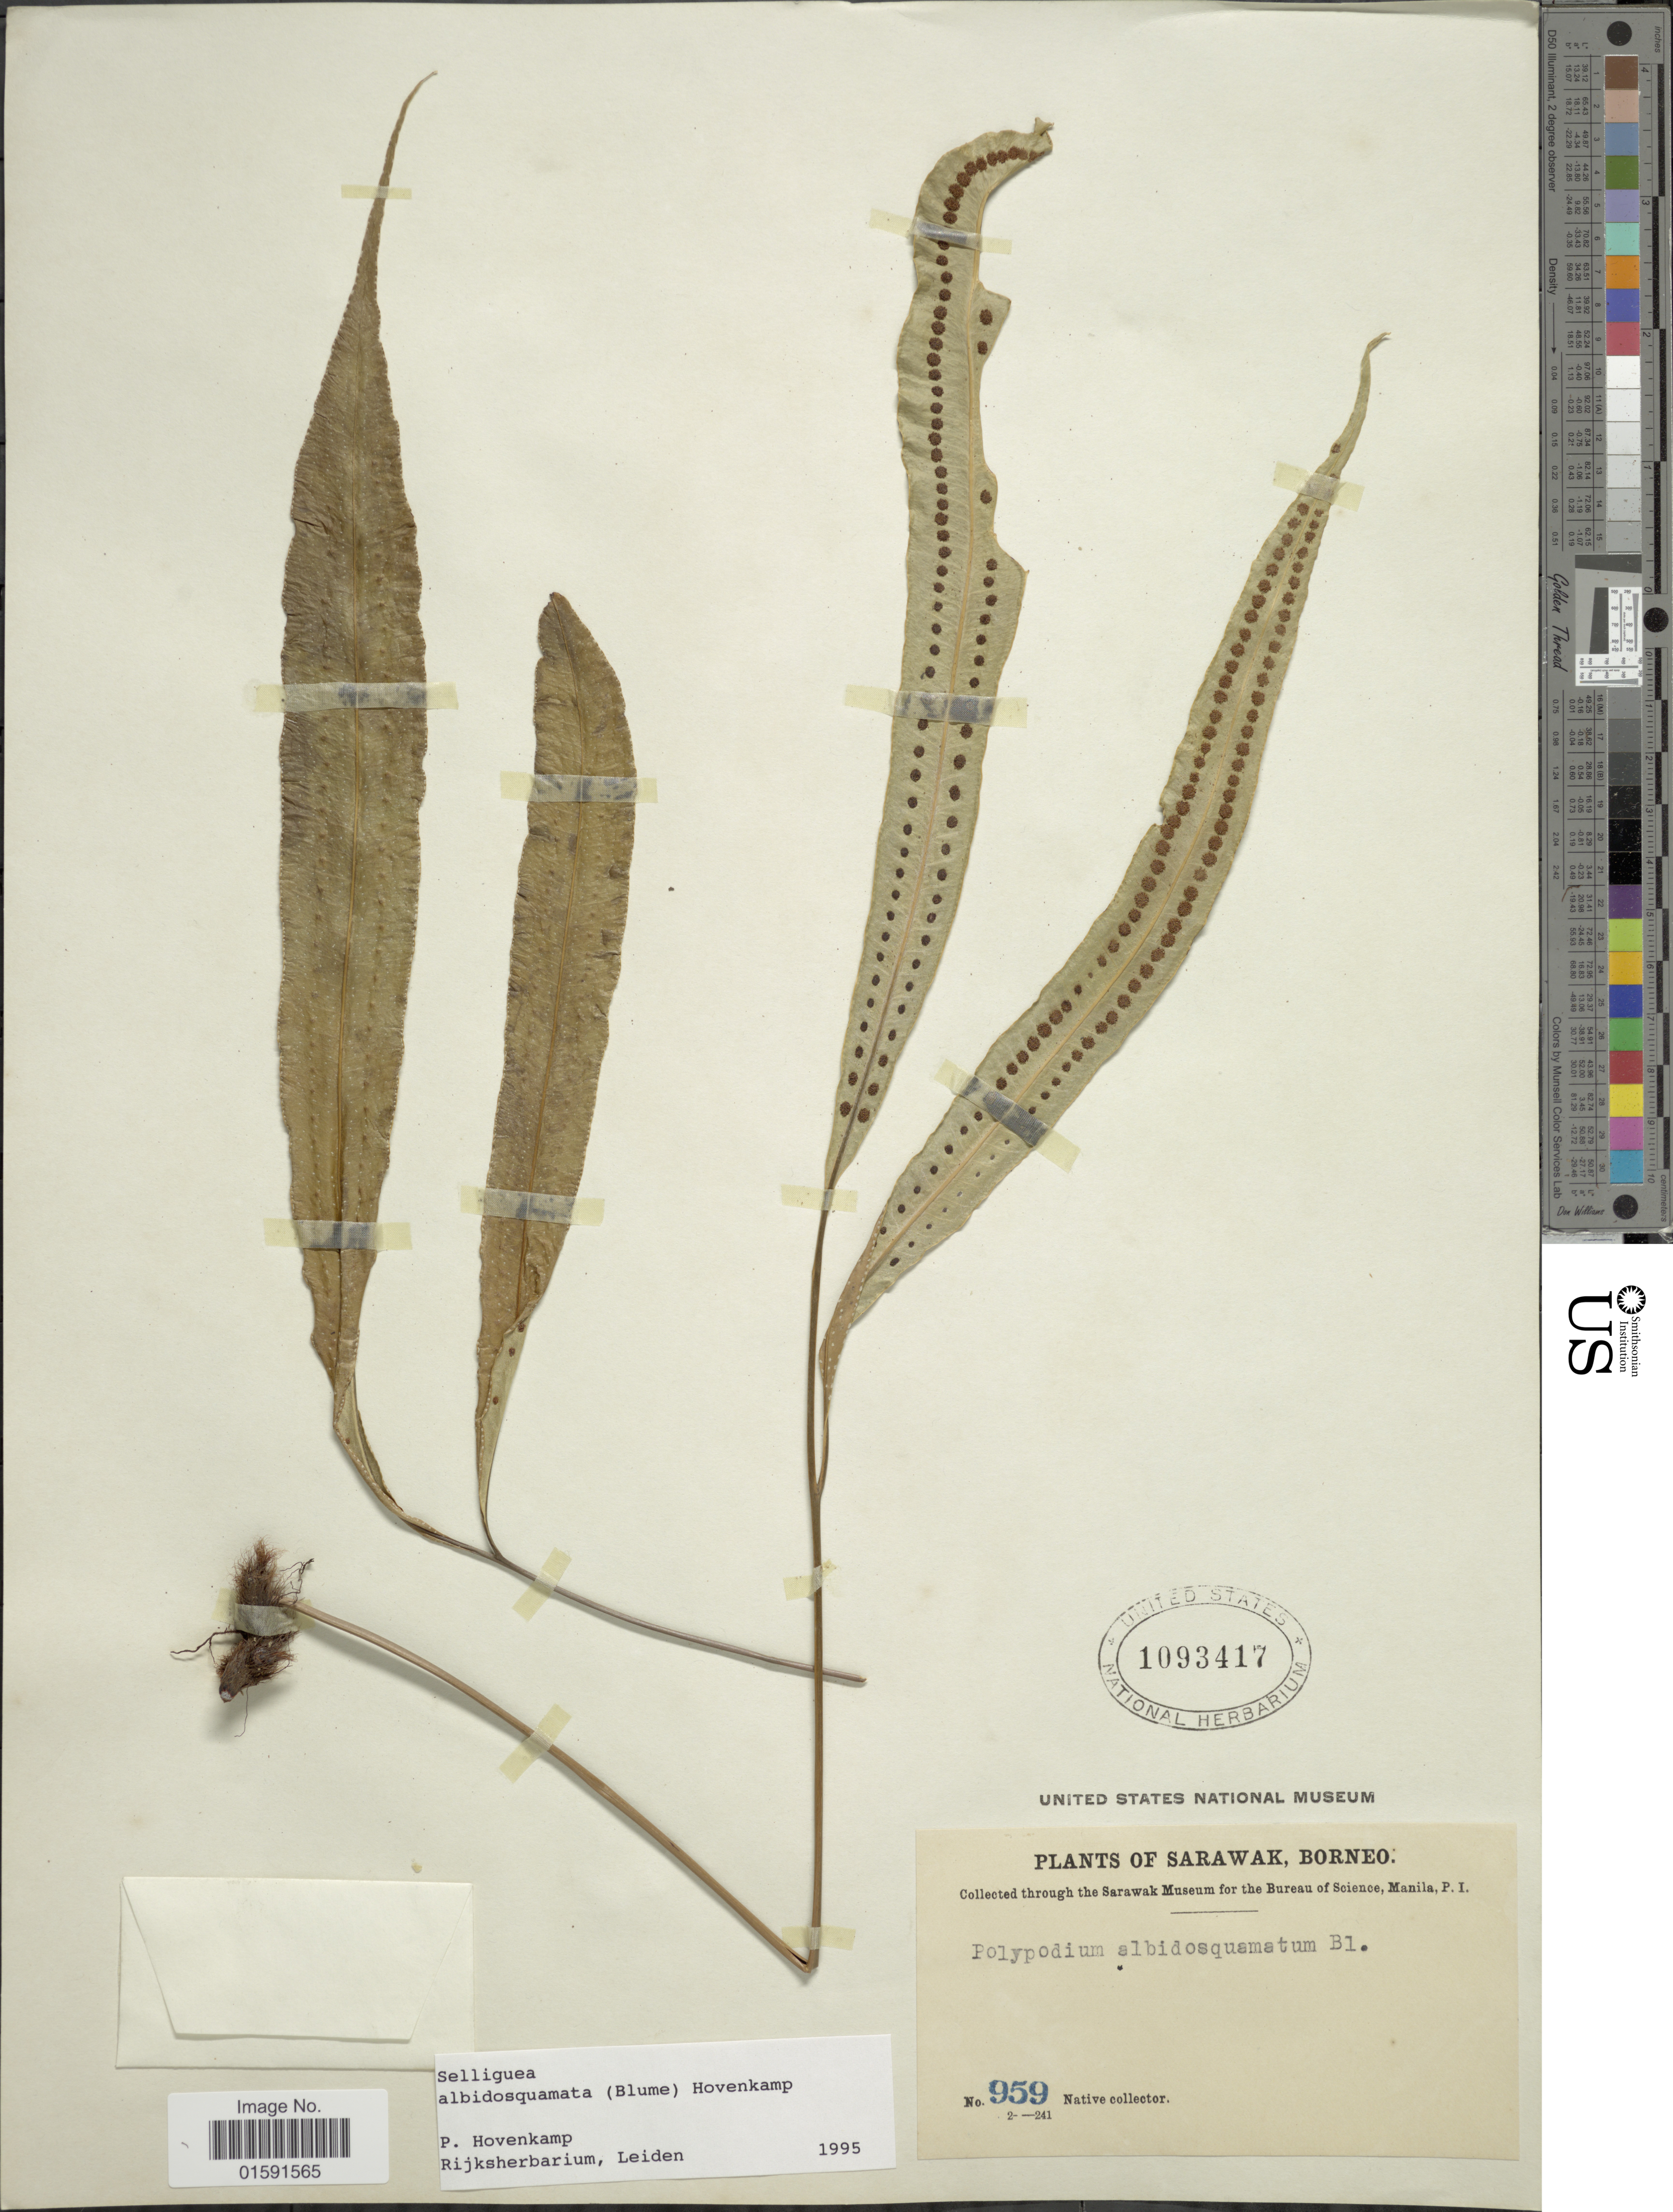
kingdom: Plantae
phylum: Tracheophyta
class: Polypodiopsida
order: Polypodiales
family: Polypodiaceae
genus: Selliguea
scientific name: Selliguea albidosquamata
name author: (Blume) Parris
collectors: Native collector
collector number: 959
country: Malaysia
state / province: Sarawak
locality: Sarawak, Borneo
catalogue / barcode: US 1093417